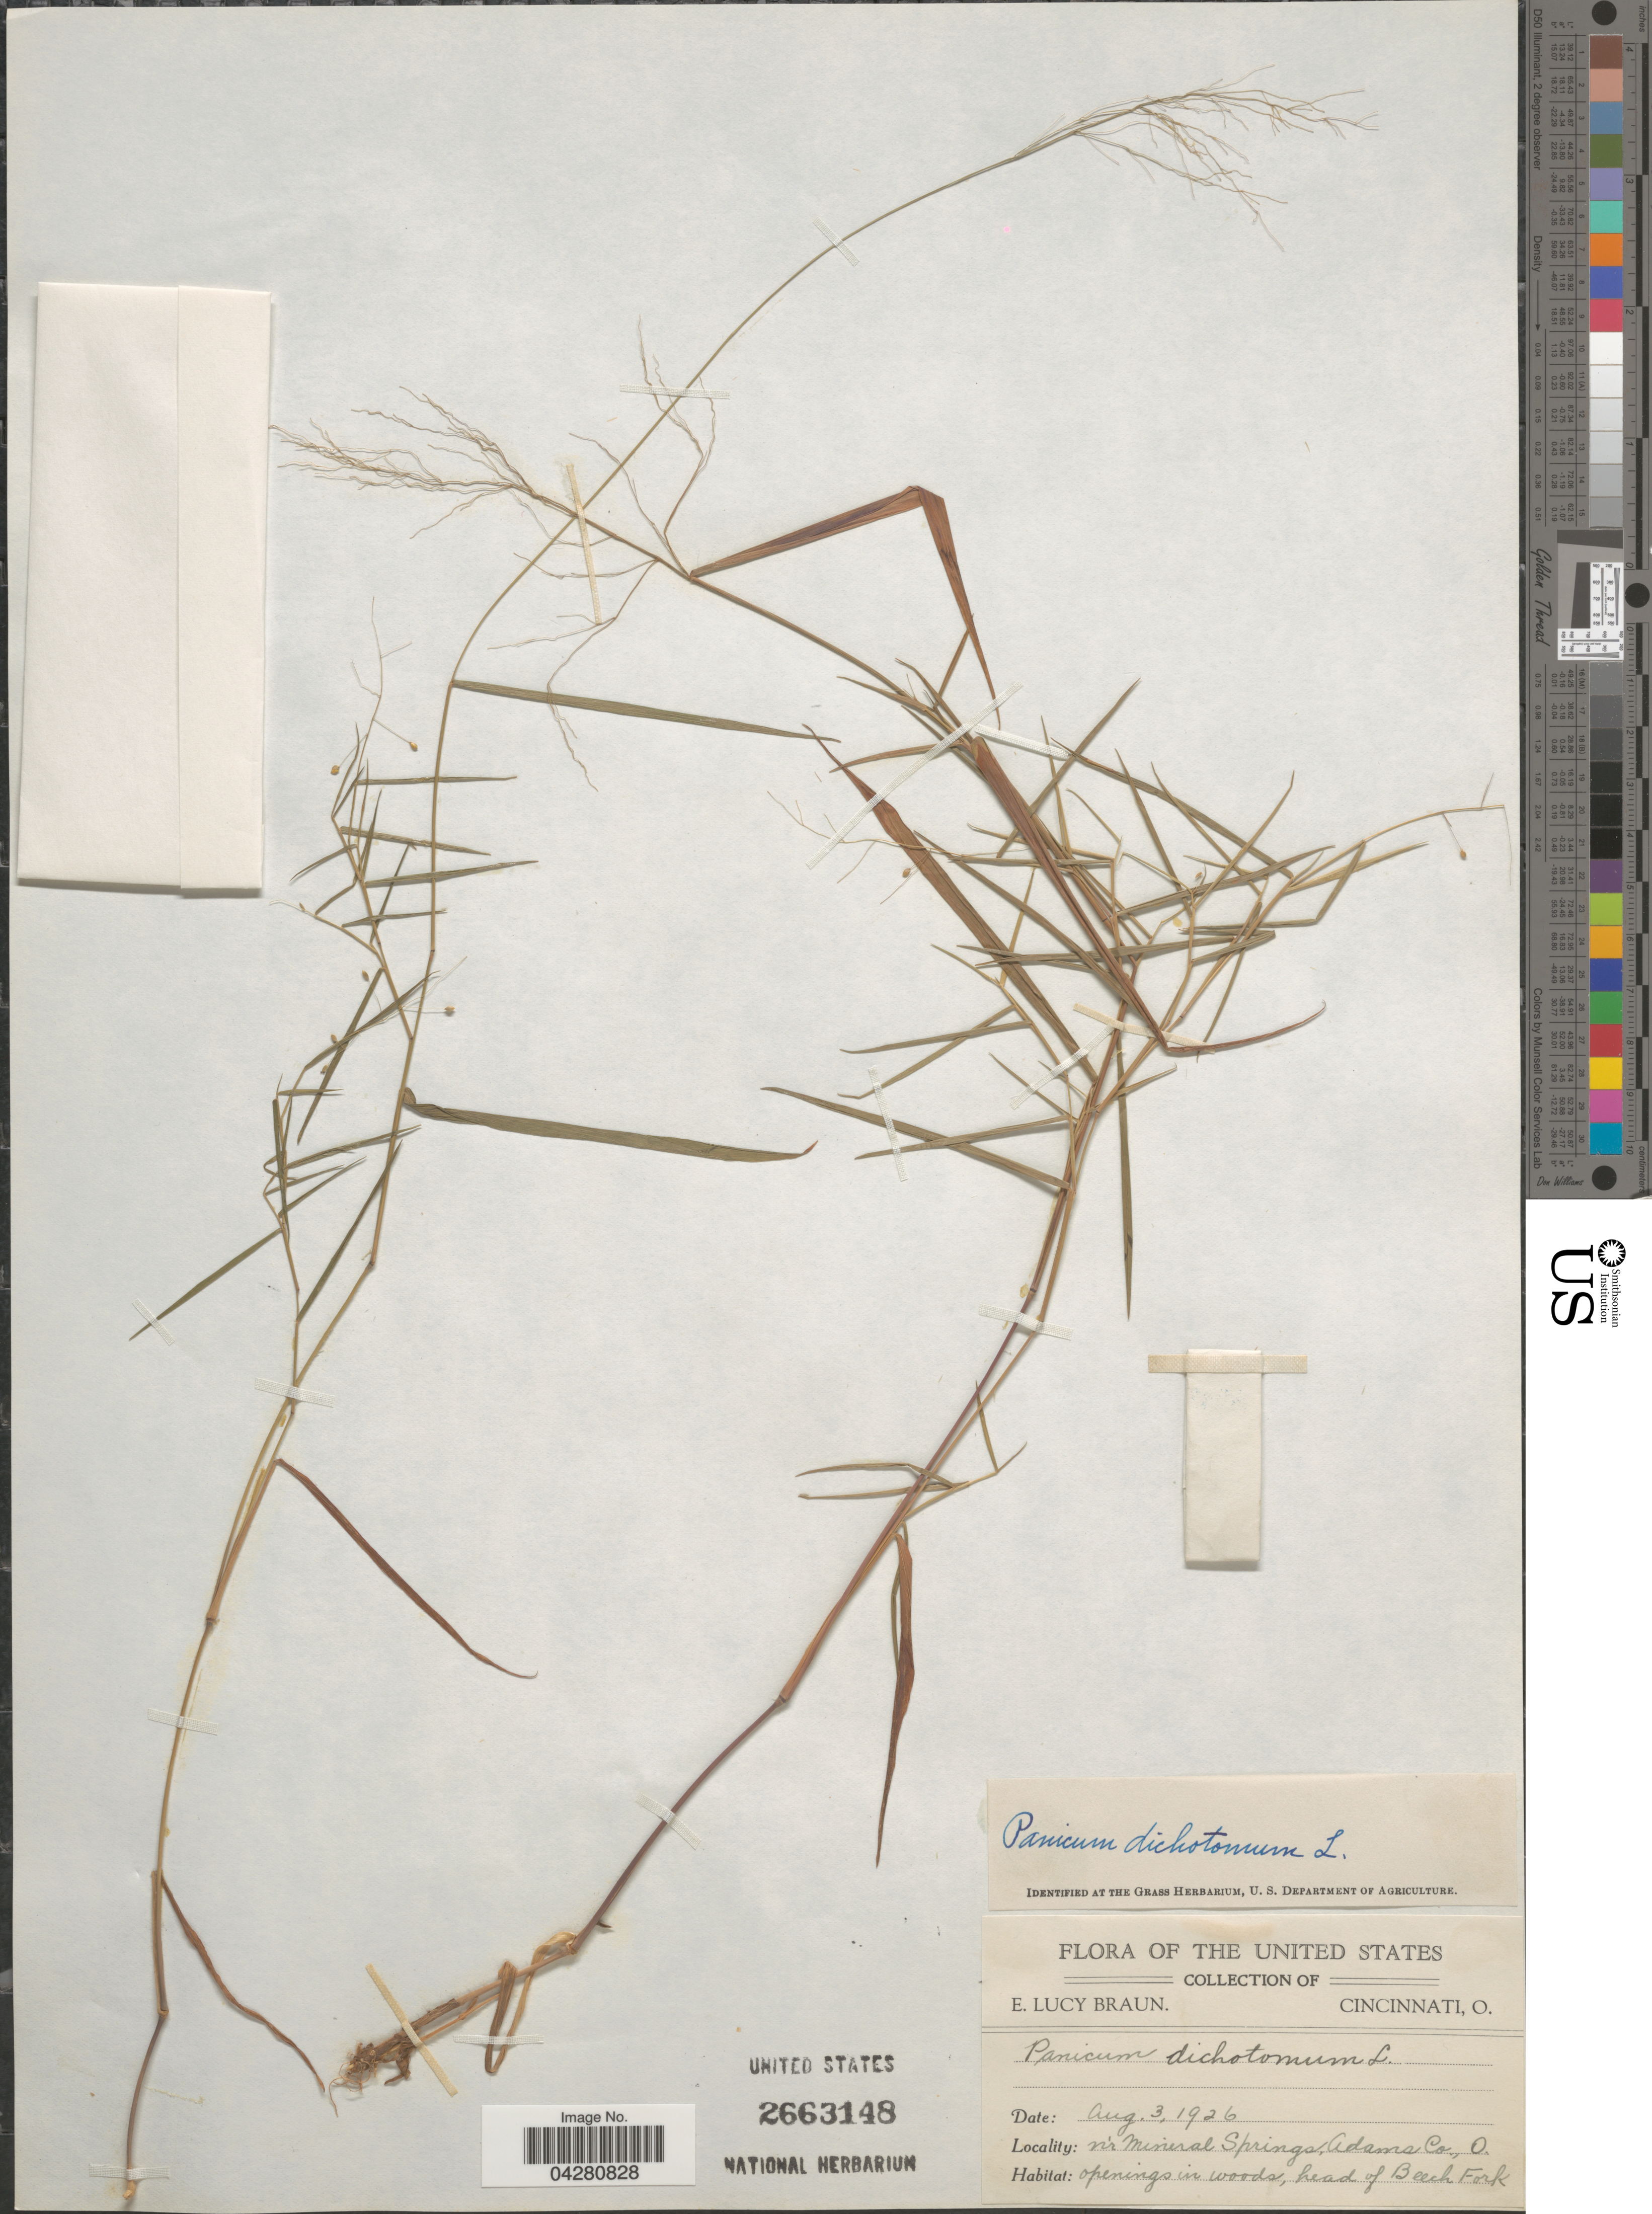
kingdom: Plantae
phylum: Tracheophyta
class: Liliopsida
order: Poales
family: Poaceae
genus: Dichanthelium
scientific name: Dichanthelium dichotomum var. dichotomum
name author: (L.) Gould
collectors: E. L. Braun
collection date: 1926-08-03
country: United States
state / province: Ohio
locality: Nr Mineral Springs, Adams Co. Openings in woods, head of Beech Fork.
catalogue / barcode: US 2663148